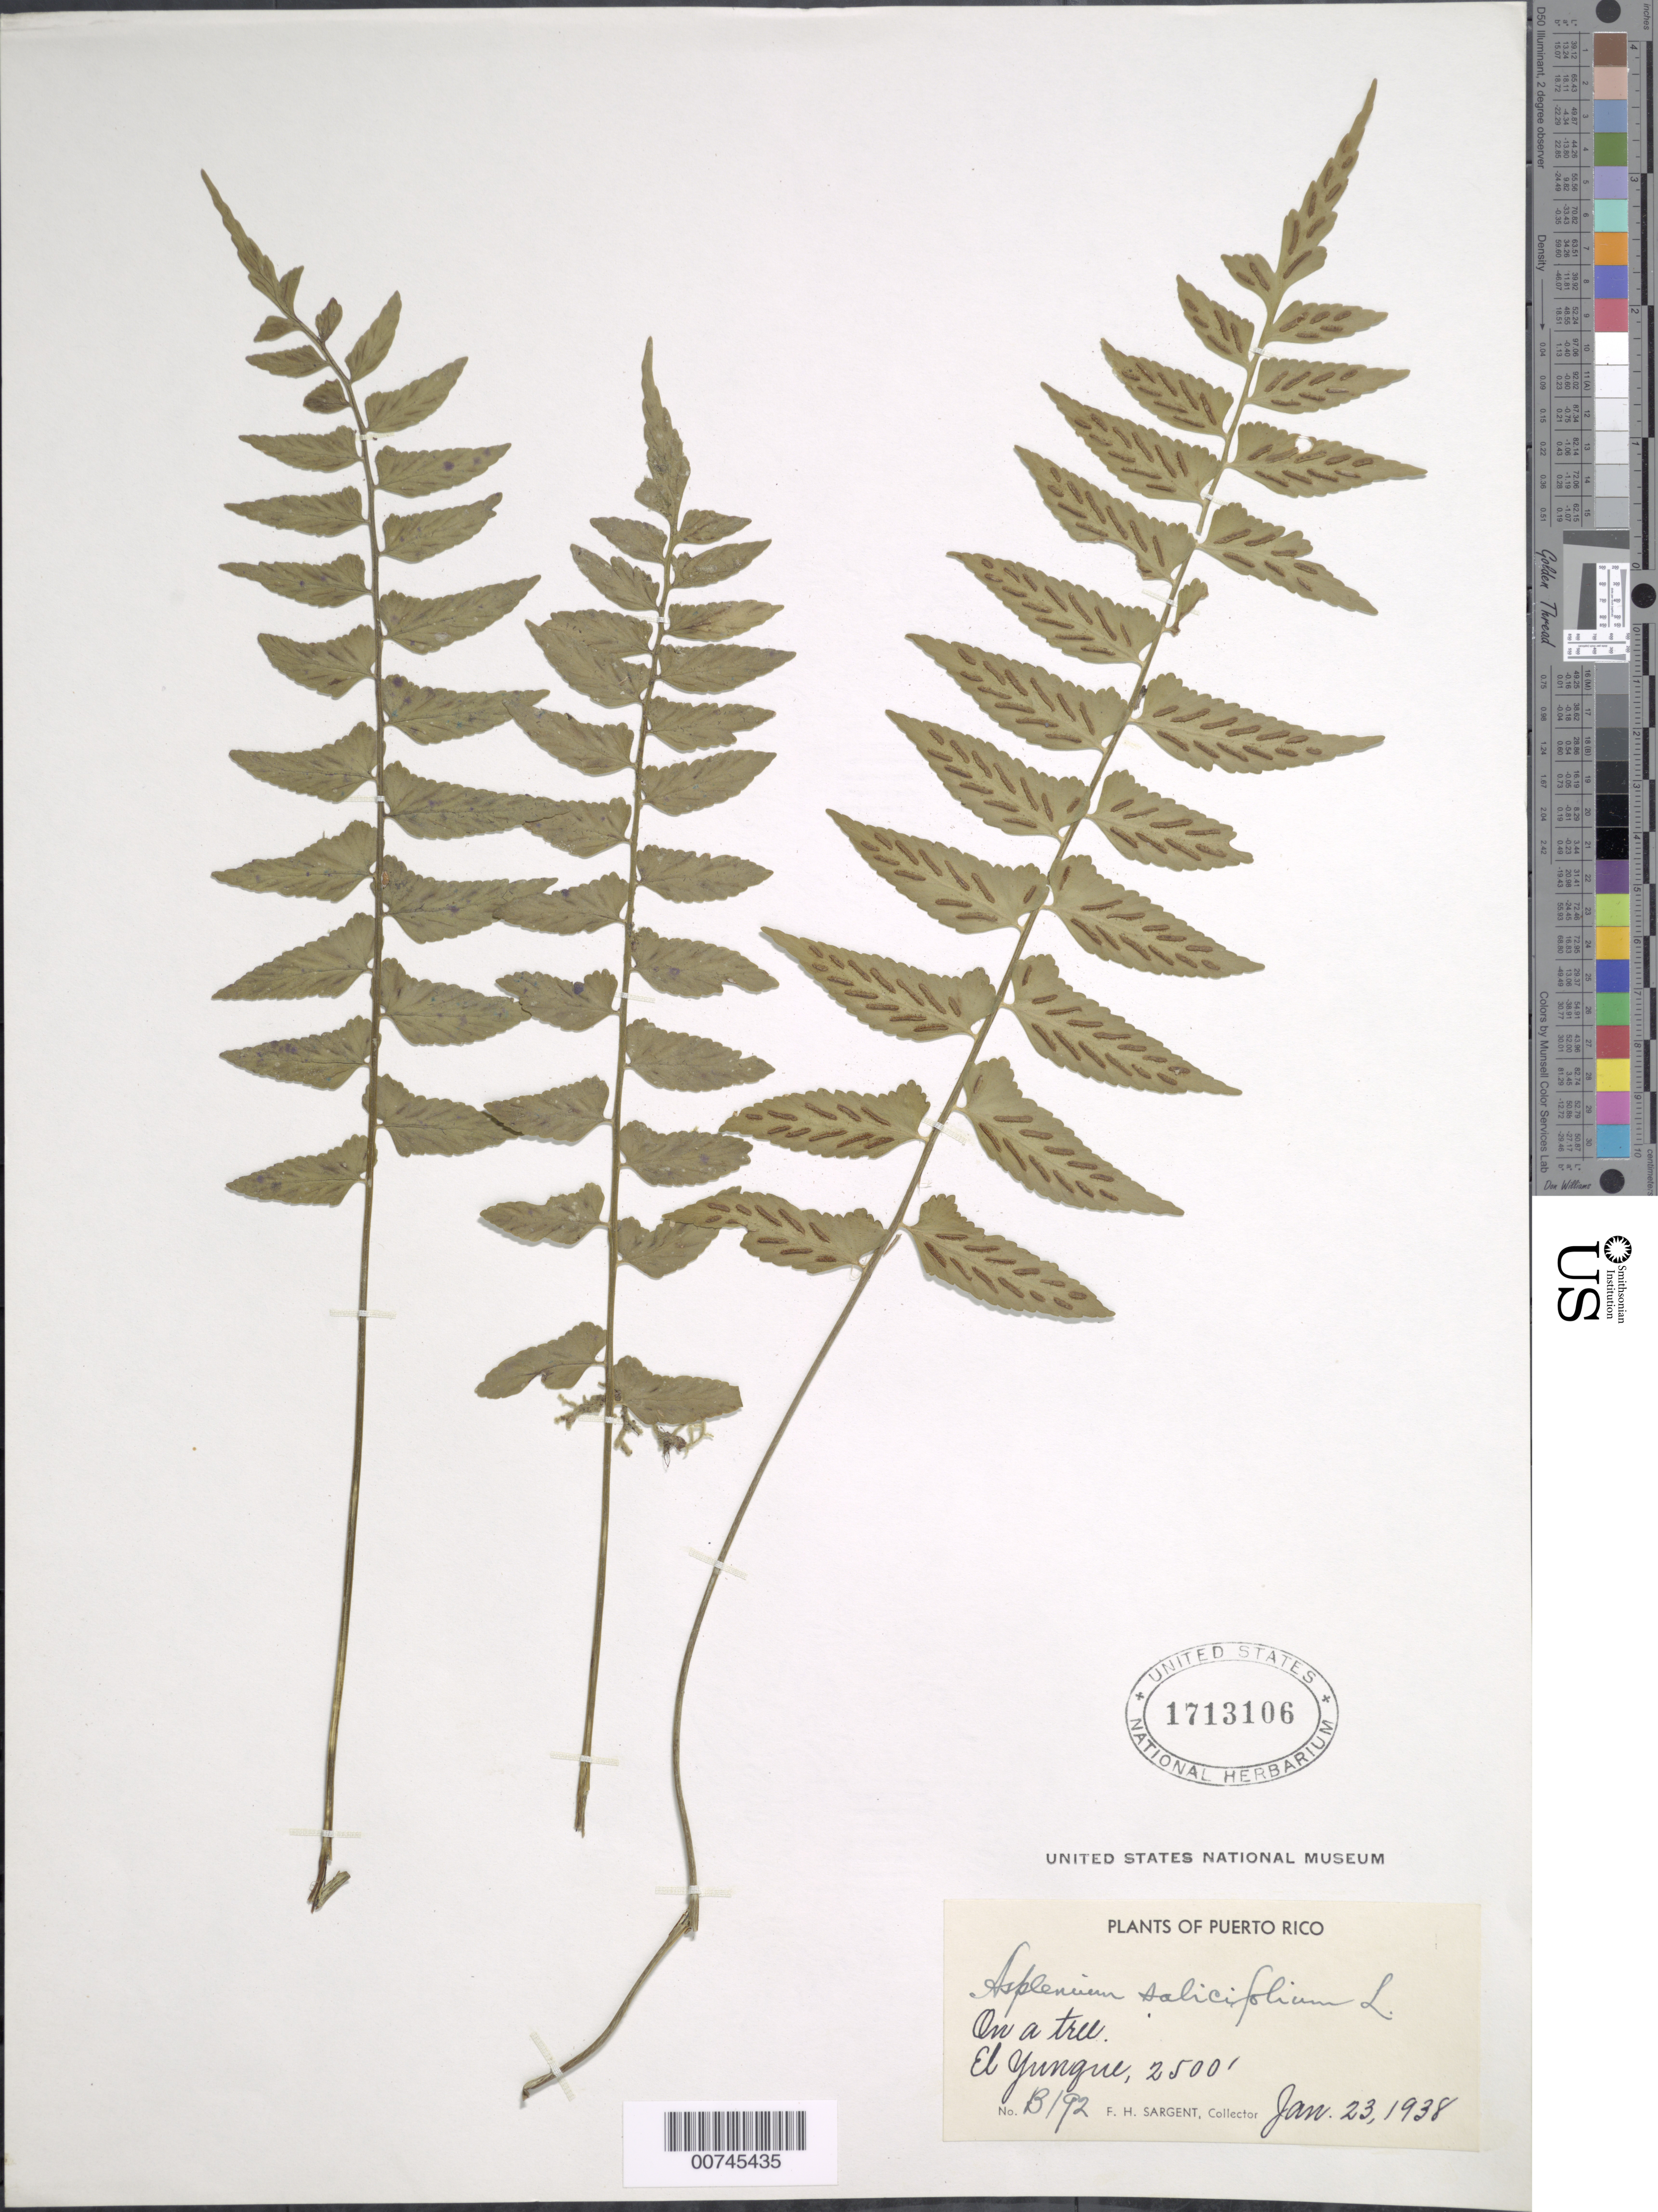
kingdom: Plantae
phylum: Tracheophyta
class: Polypodiopsida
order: Polypodiales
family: Aspleniaceae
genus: Asplenium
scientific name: Asplenium auriculatum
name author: Sw.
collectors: F. H. Sargent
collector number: B192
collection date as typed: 23 Jan 1938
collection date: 1938-01-23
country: Puerto Rico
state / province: Río Grande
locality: El Yunque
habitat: On a tree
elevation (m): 762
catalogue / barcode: US 1713106